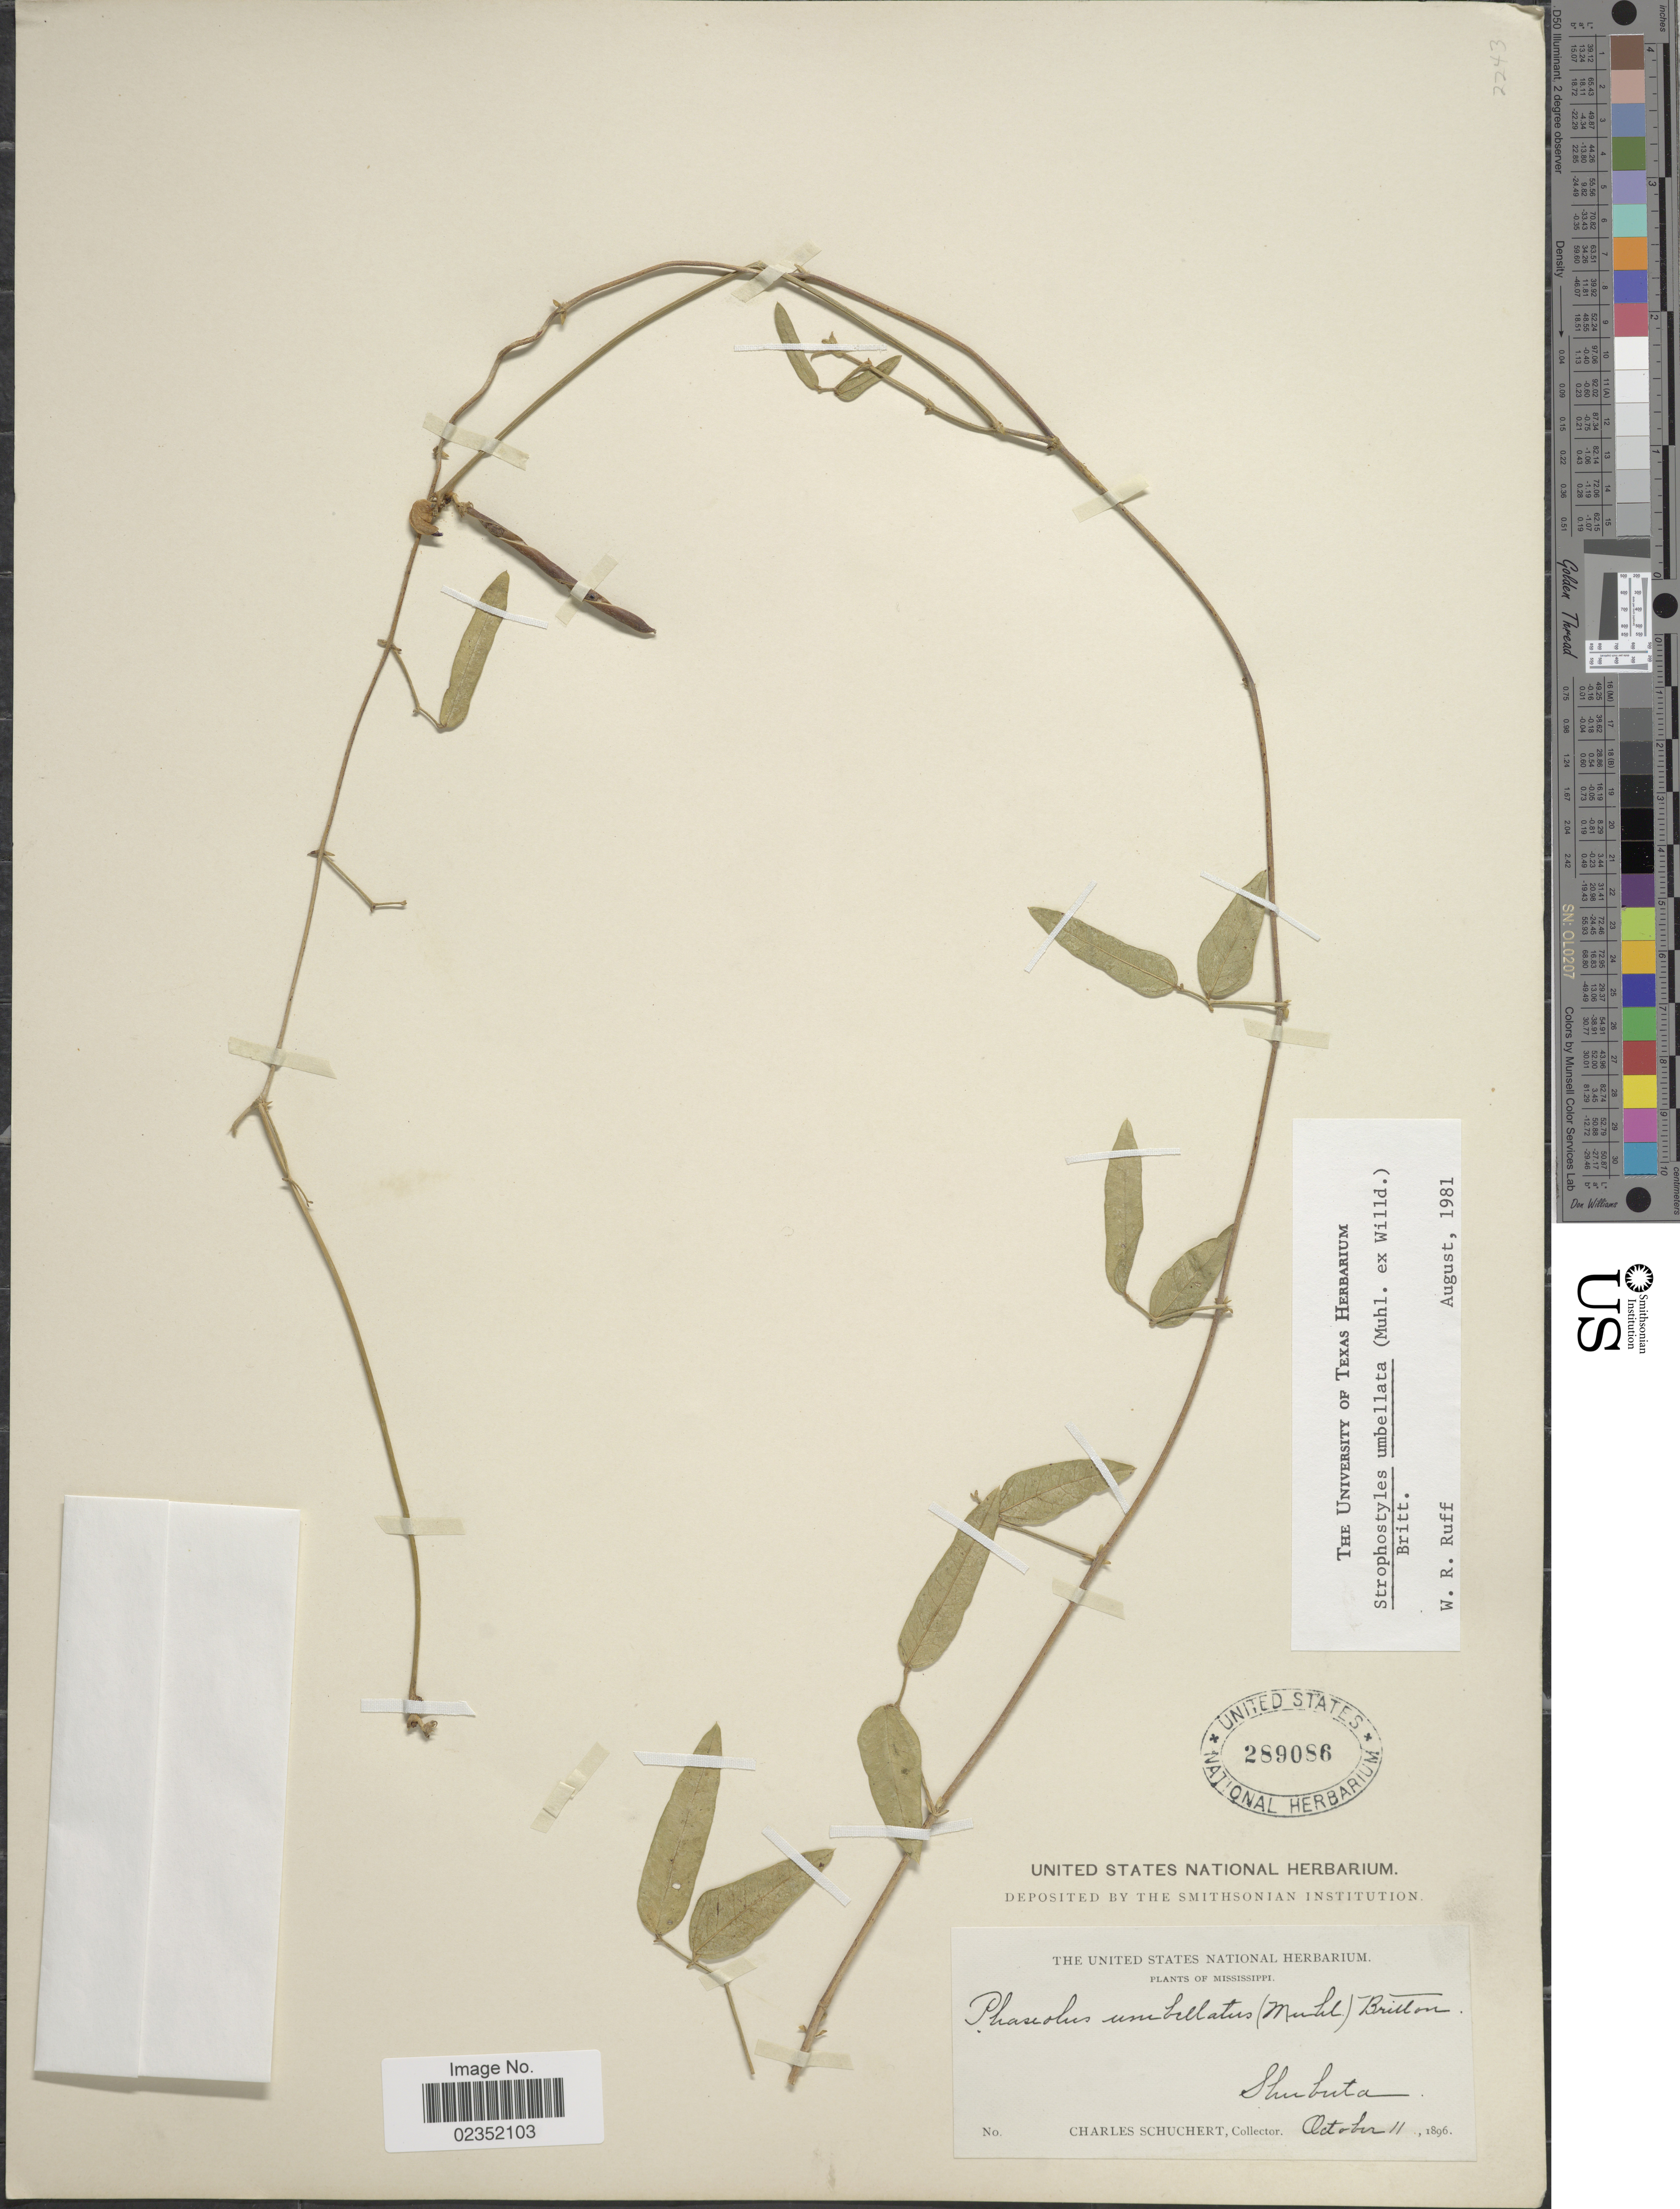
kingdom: Plantae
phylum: Tracheophyta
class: Magnoliopsida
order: Fabales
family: Fabaceae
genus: Strophostyles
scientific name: Strophostyles umbellata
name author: (Muhl. ex Willd.) Britton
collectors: C. Schuchert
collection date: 1896-10-11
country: United States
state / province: Mississippi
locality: Shubuta.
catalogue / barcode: US 289086